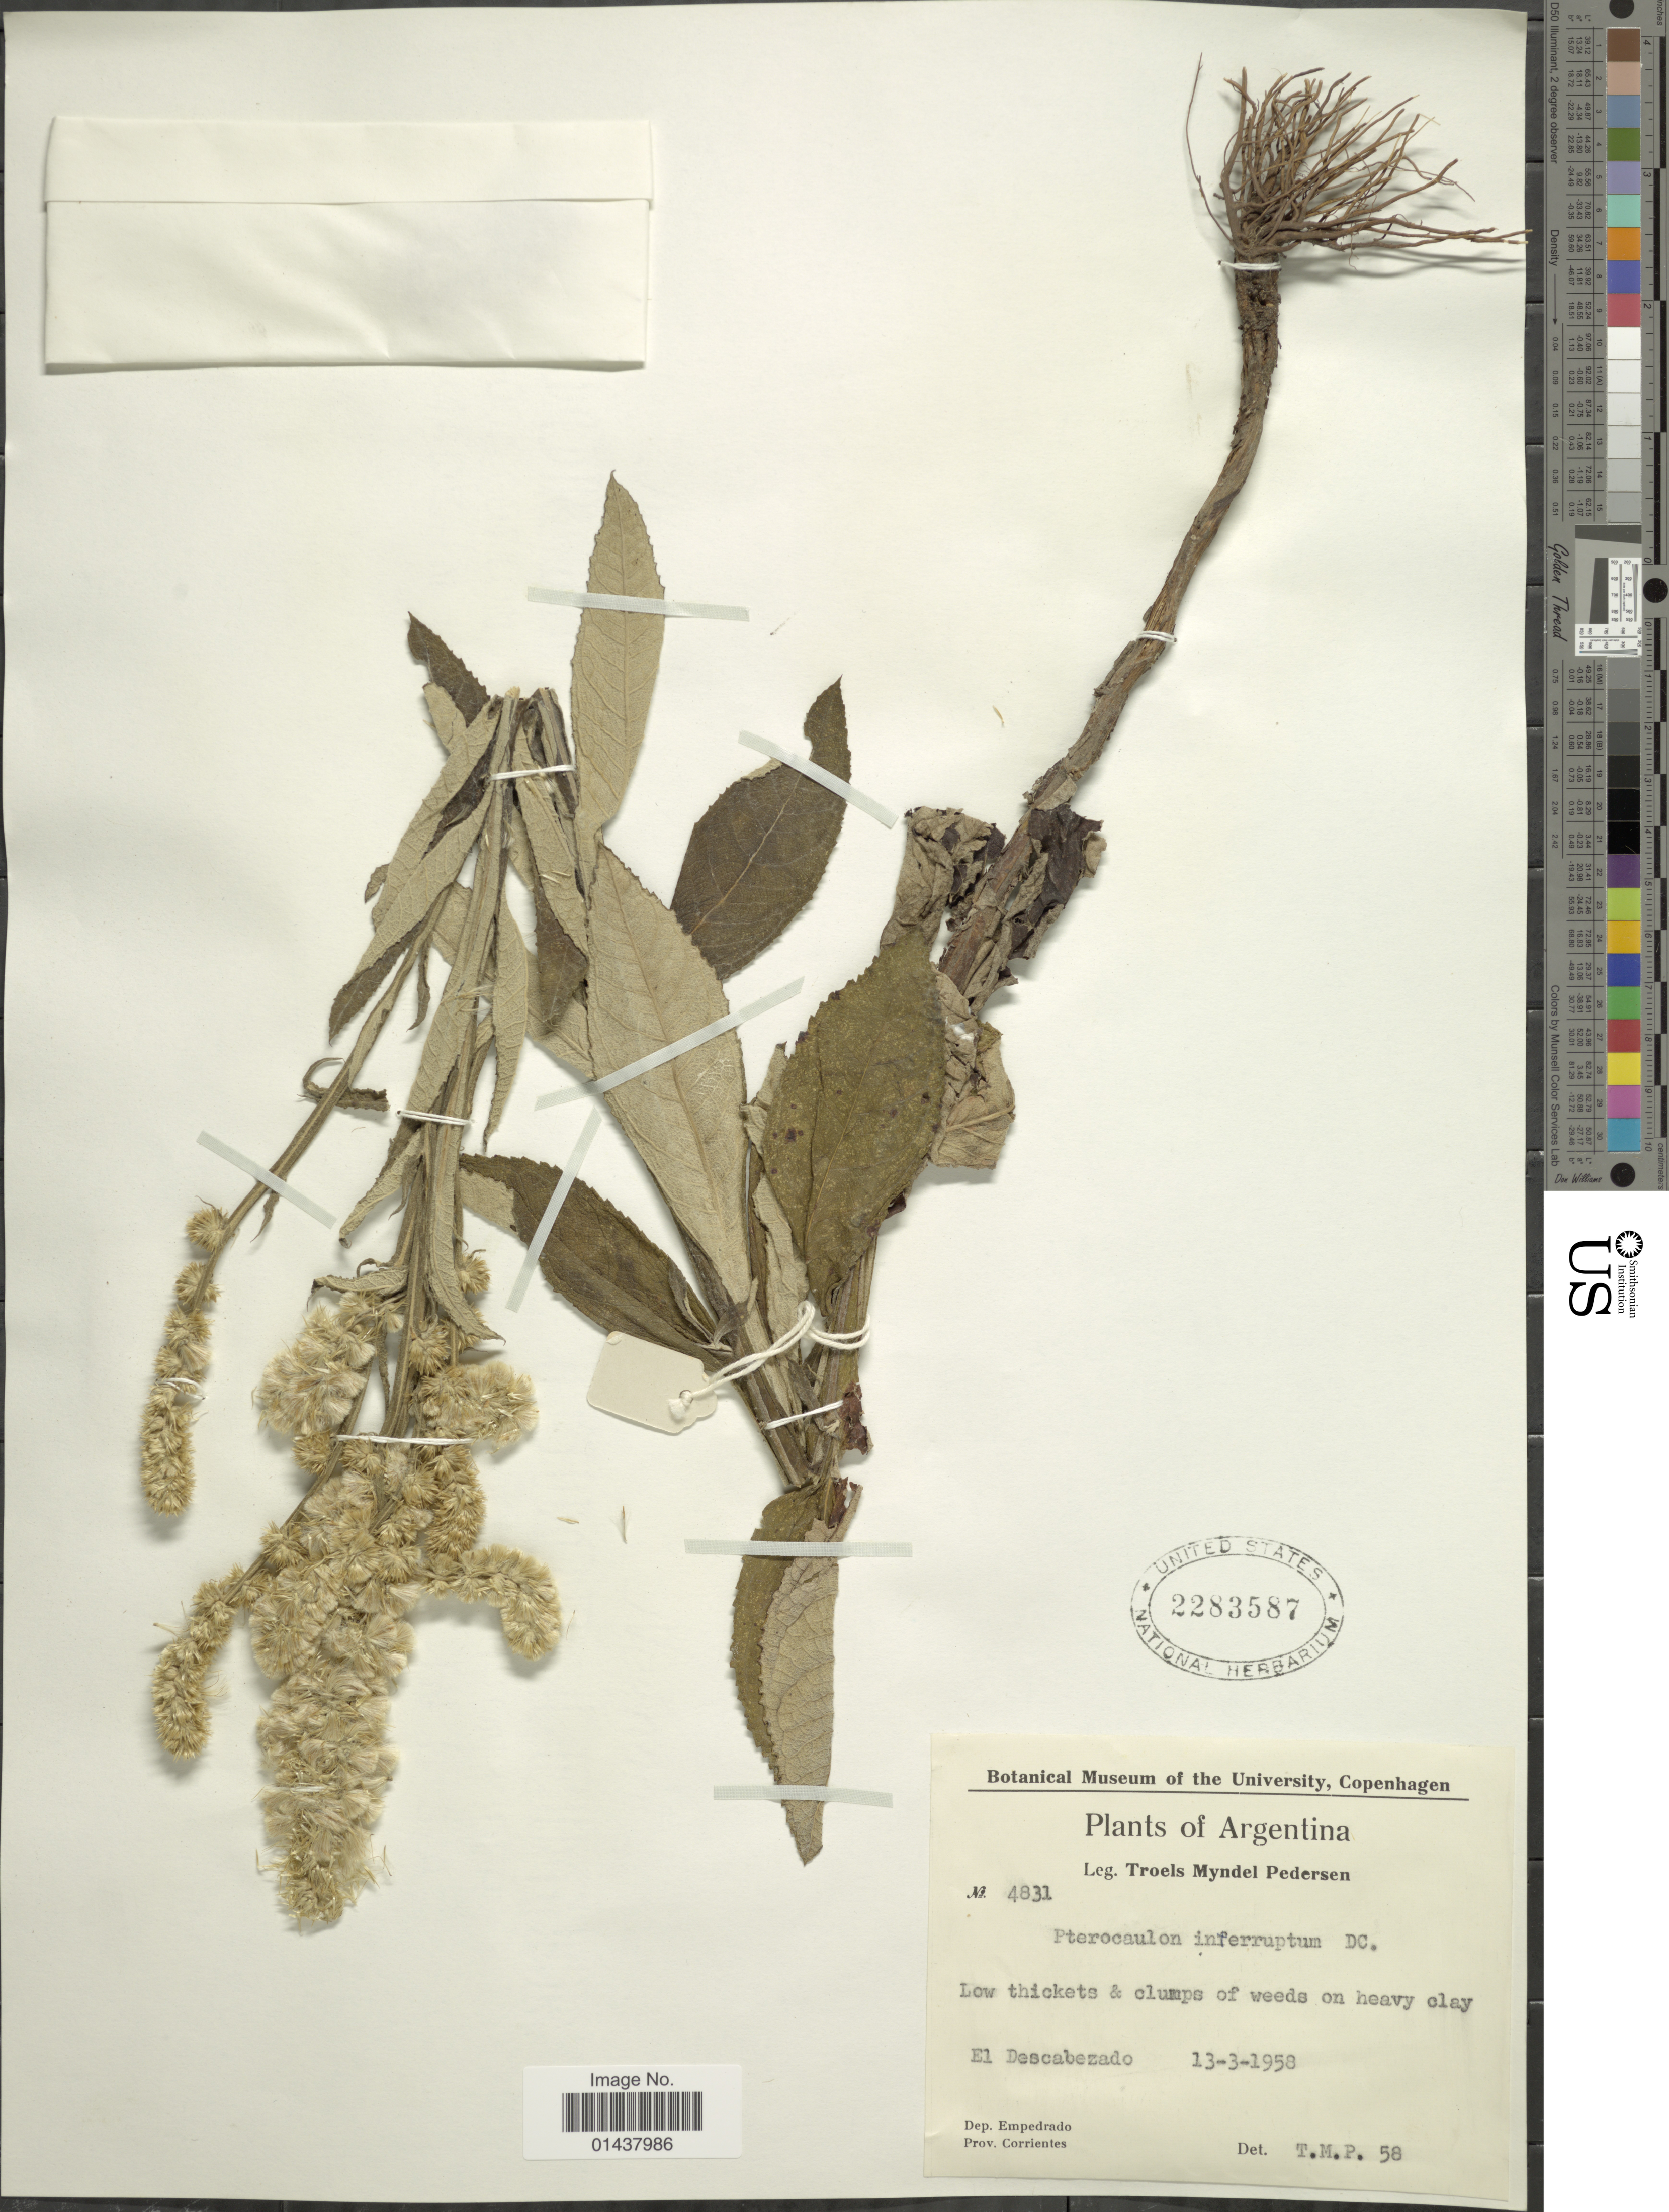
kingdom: Plantae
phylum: Tracheophyta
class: Magnoliopsida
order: Asterales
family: Asteraceae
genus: Pterocaulon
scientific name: Pterocaulon alopecuroides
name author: (Lam.) DC.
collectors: T. Pederson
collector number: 4831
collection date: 1958-03-13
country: Argentina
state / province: Corrientes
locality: Dep. Empedrado, El Descabezado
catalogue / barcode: US 2283587